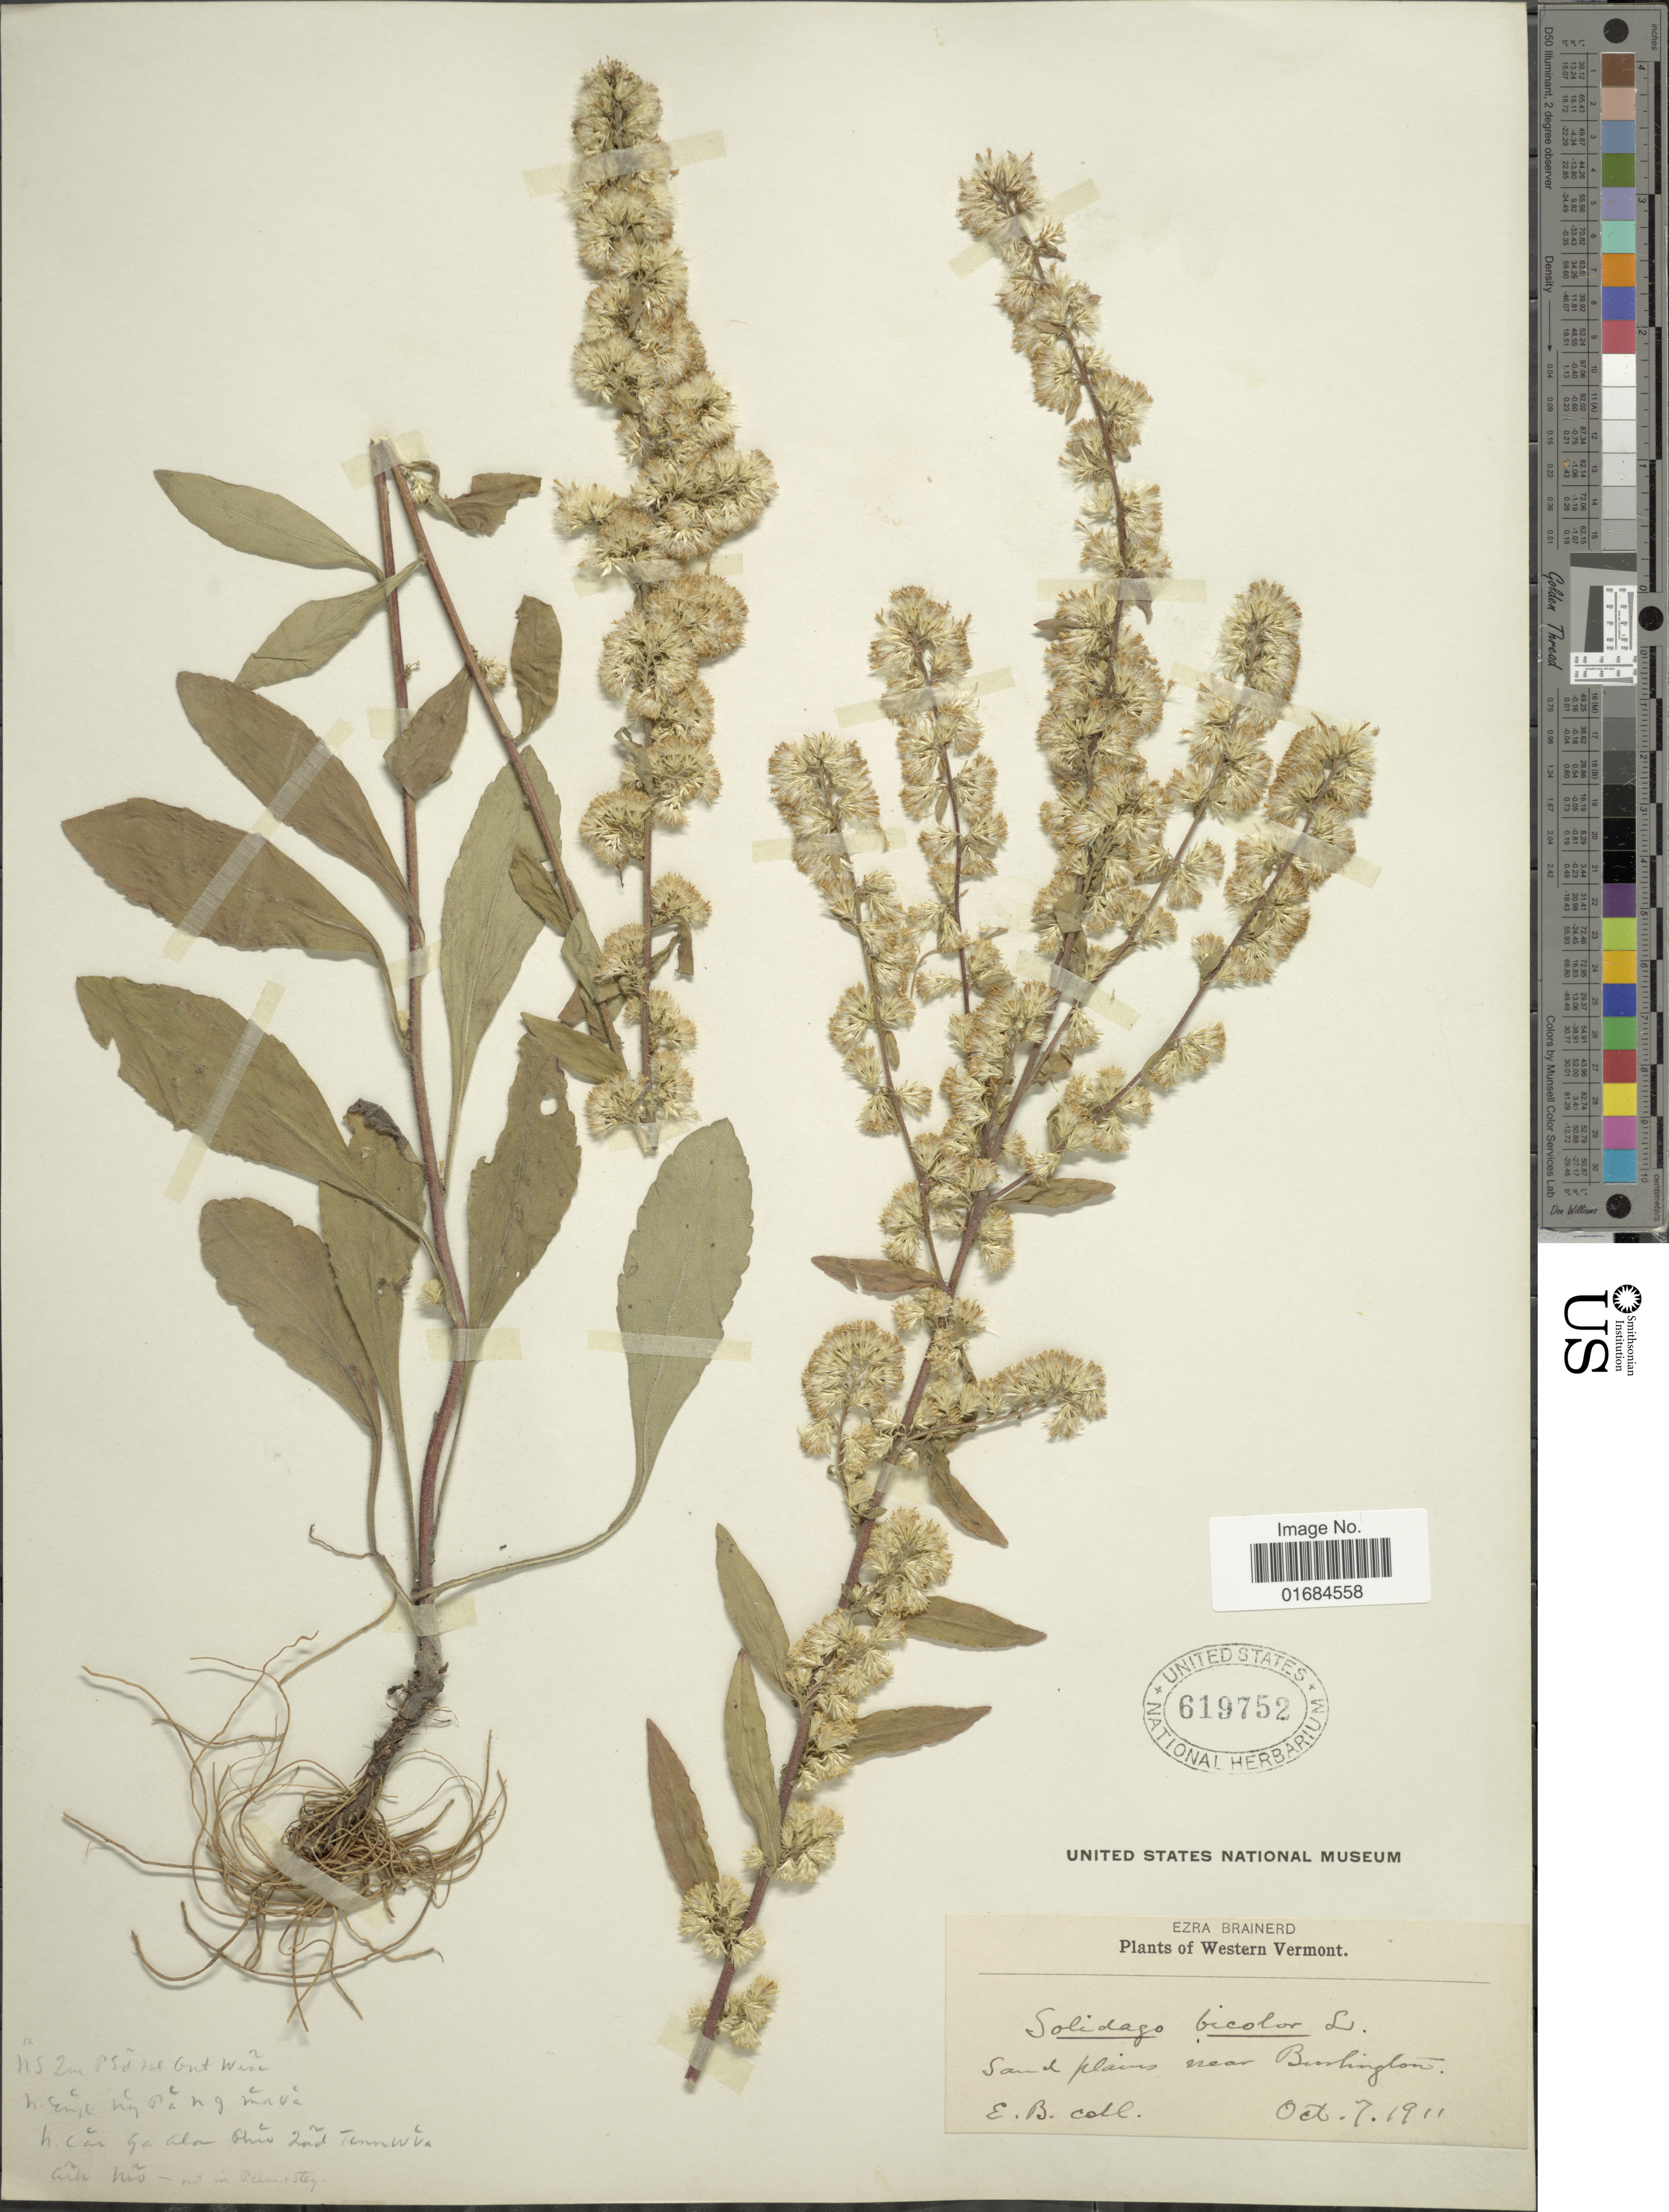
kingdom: Plantae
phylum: Tracheophyta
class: Magnoliopsida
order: Asterales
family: Asteraceae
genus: Solidago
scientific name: Solidago bicolor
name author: L.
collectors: E. Brainerd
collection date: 1911-10-07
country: United States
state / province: Vermont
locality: Western Vermont, Sand plains near Bushington.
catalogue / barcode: US 619752